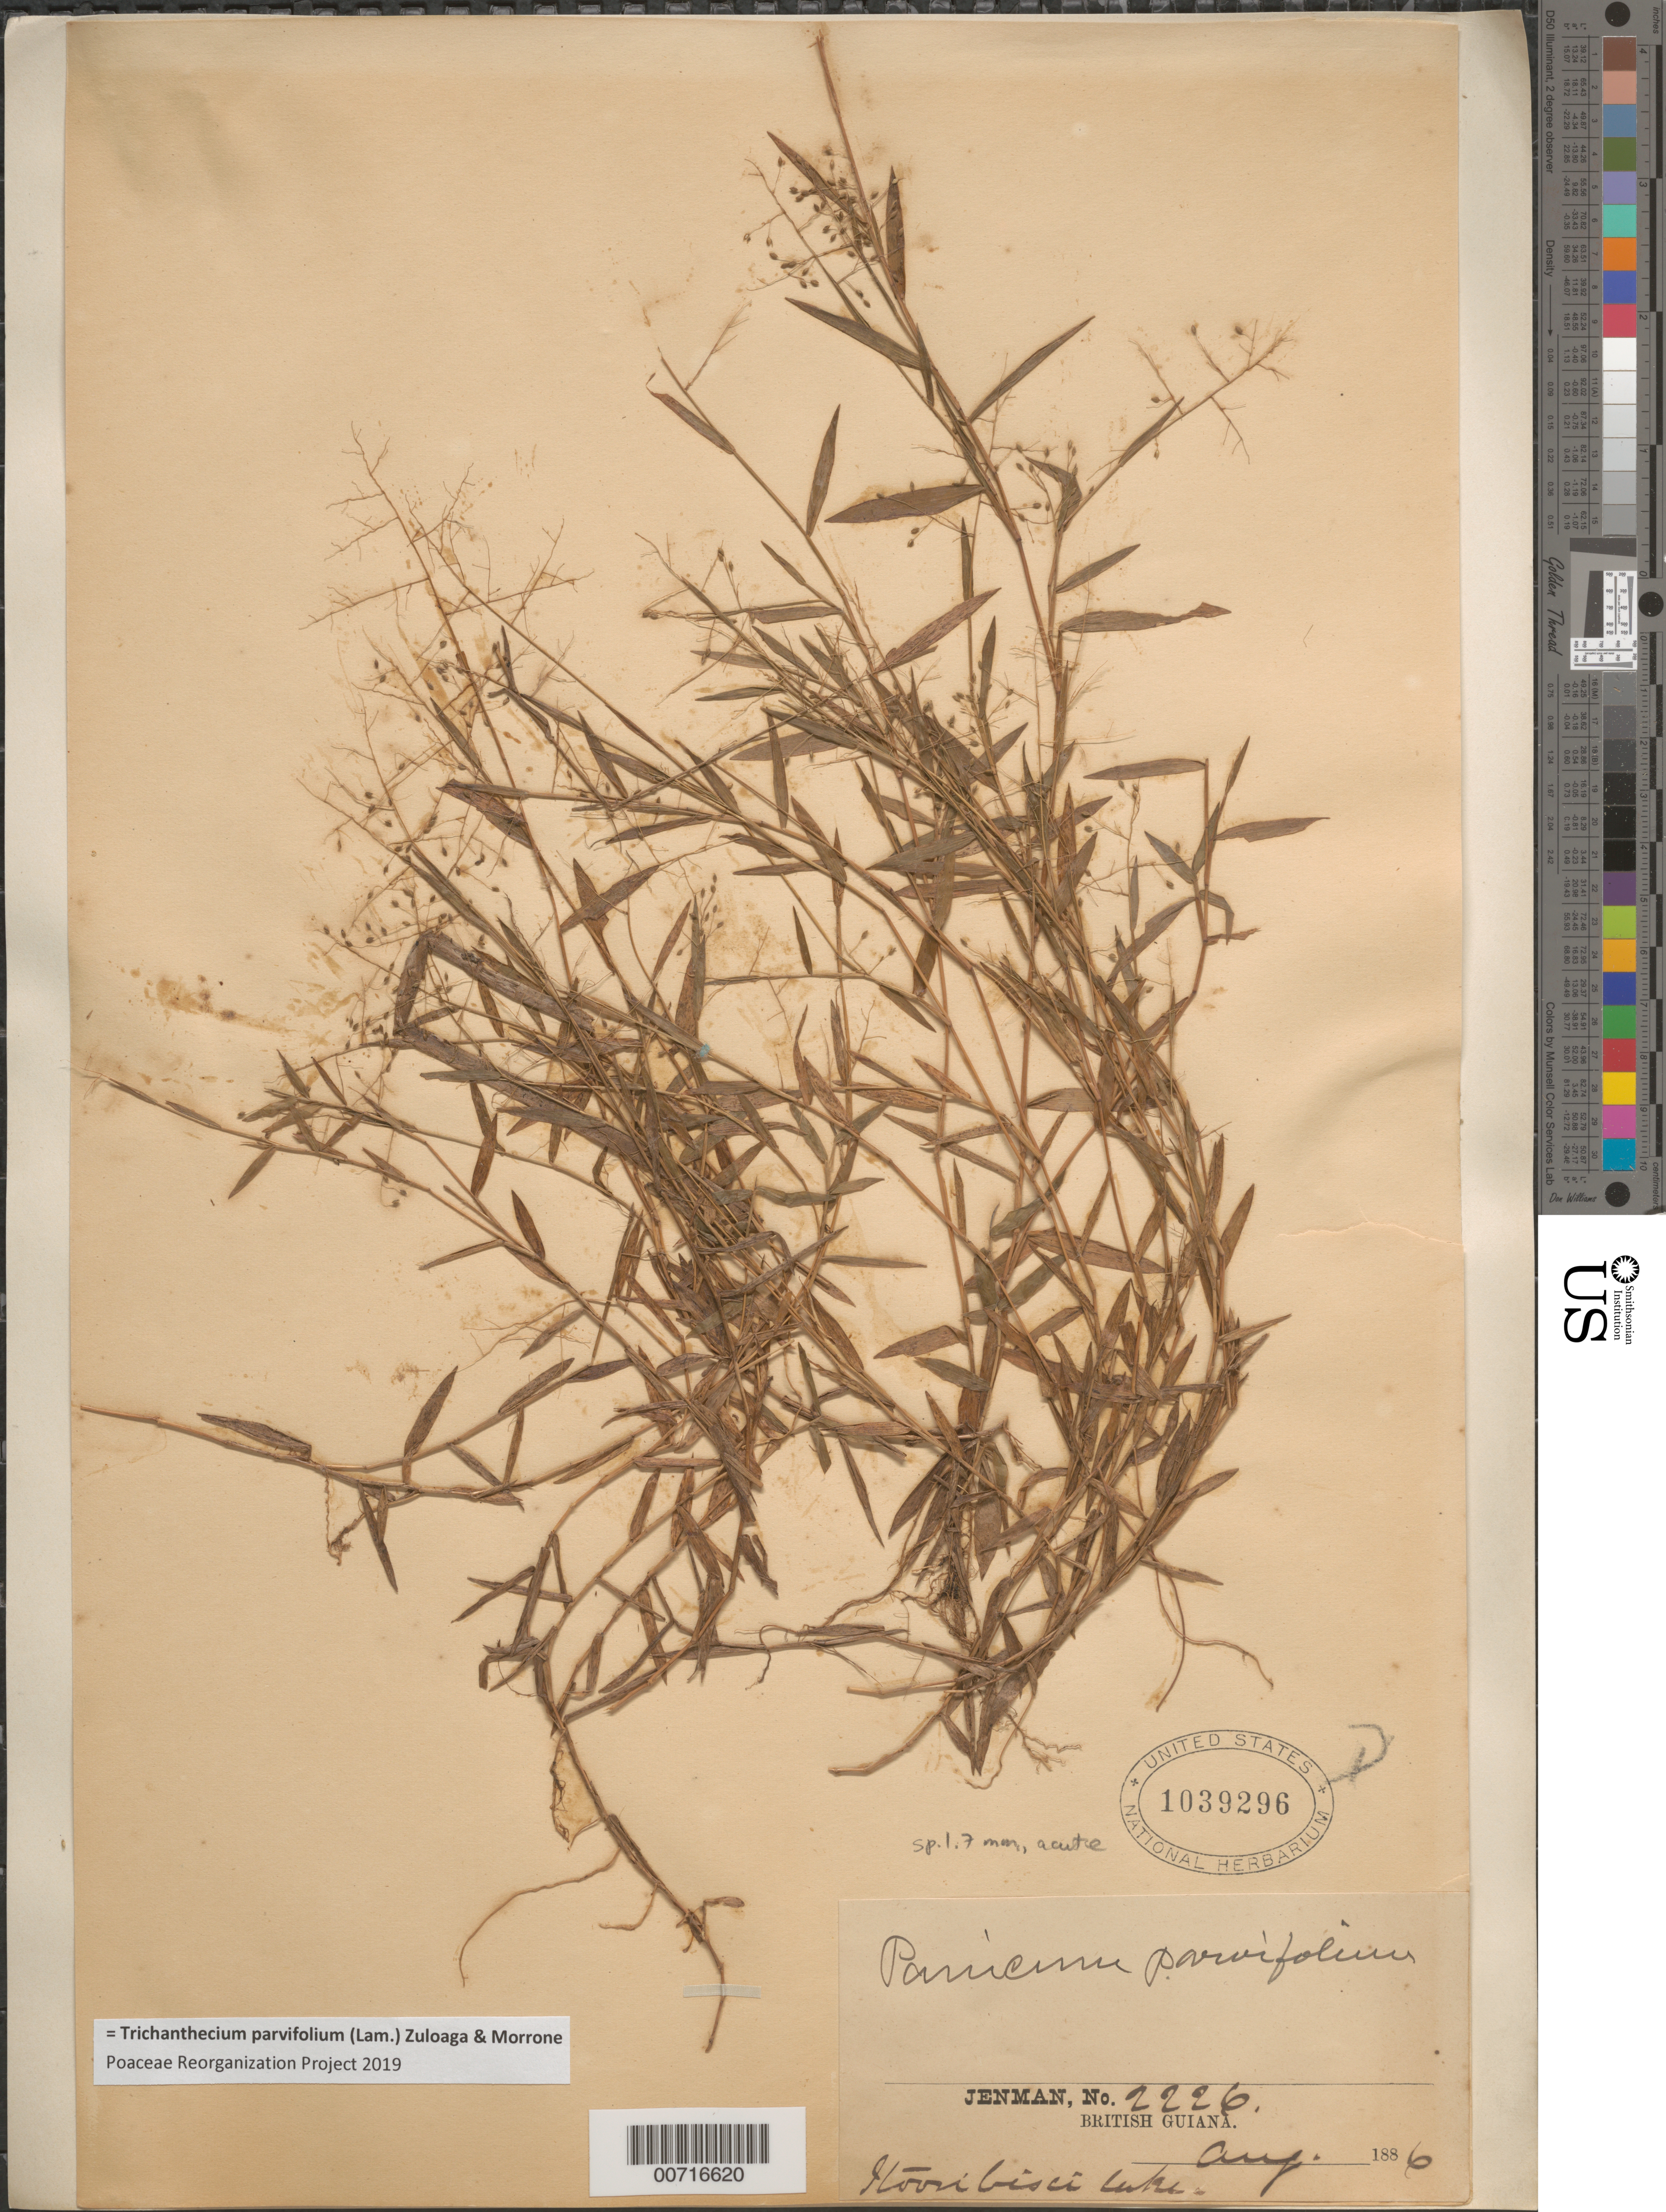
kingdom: Plantae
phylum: Tracheophyta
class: Liliopsida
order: Poales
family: Poaceae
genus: Trichanthecium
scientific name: Trichanthecium parvifolium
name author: (Lam.) Zuloaga & Morrone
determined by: Poaceae Reorganization Project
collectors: G. S. Jenman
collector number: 2226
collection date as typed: August 1886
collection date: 1886-08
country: Guyana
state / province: Pomeroon-Supenaam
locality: Ituribisci Lake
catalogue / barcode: US 1039296